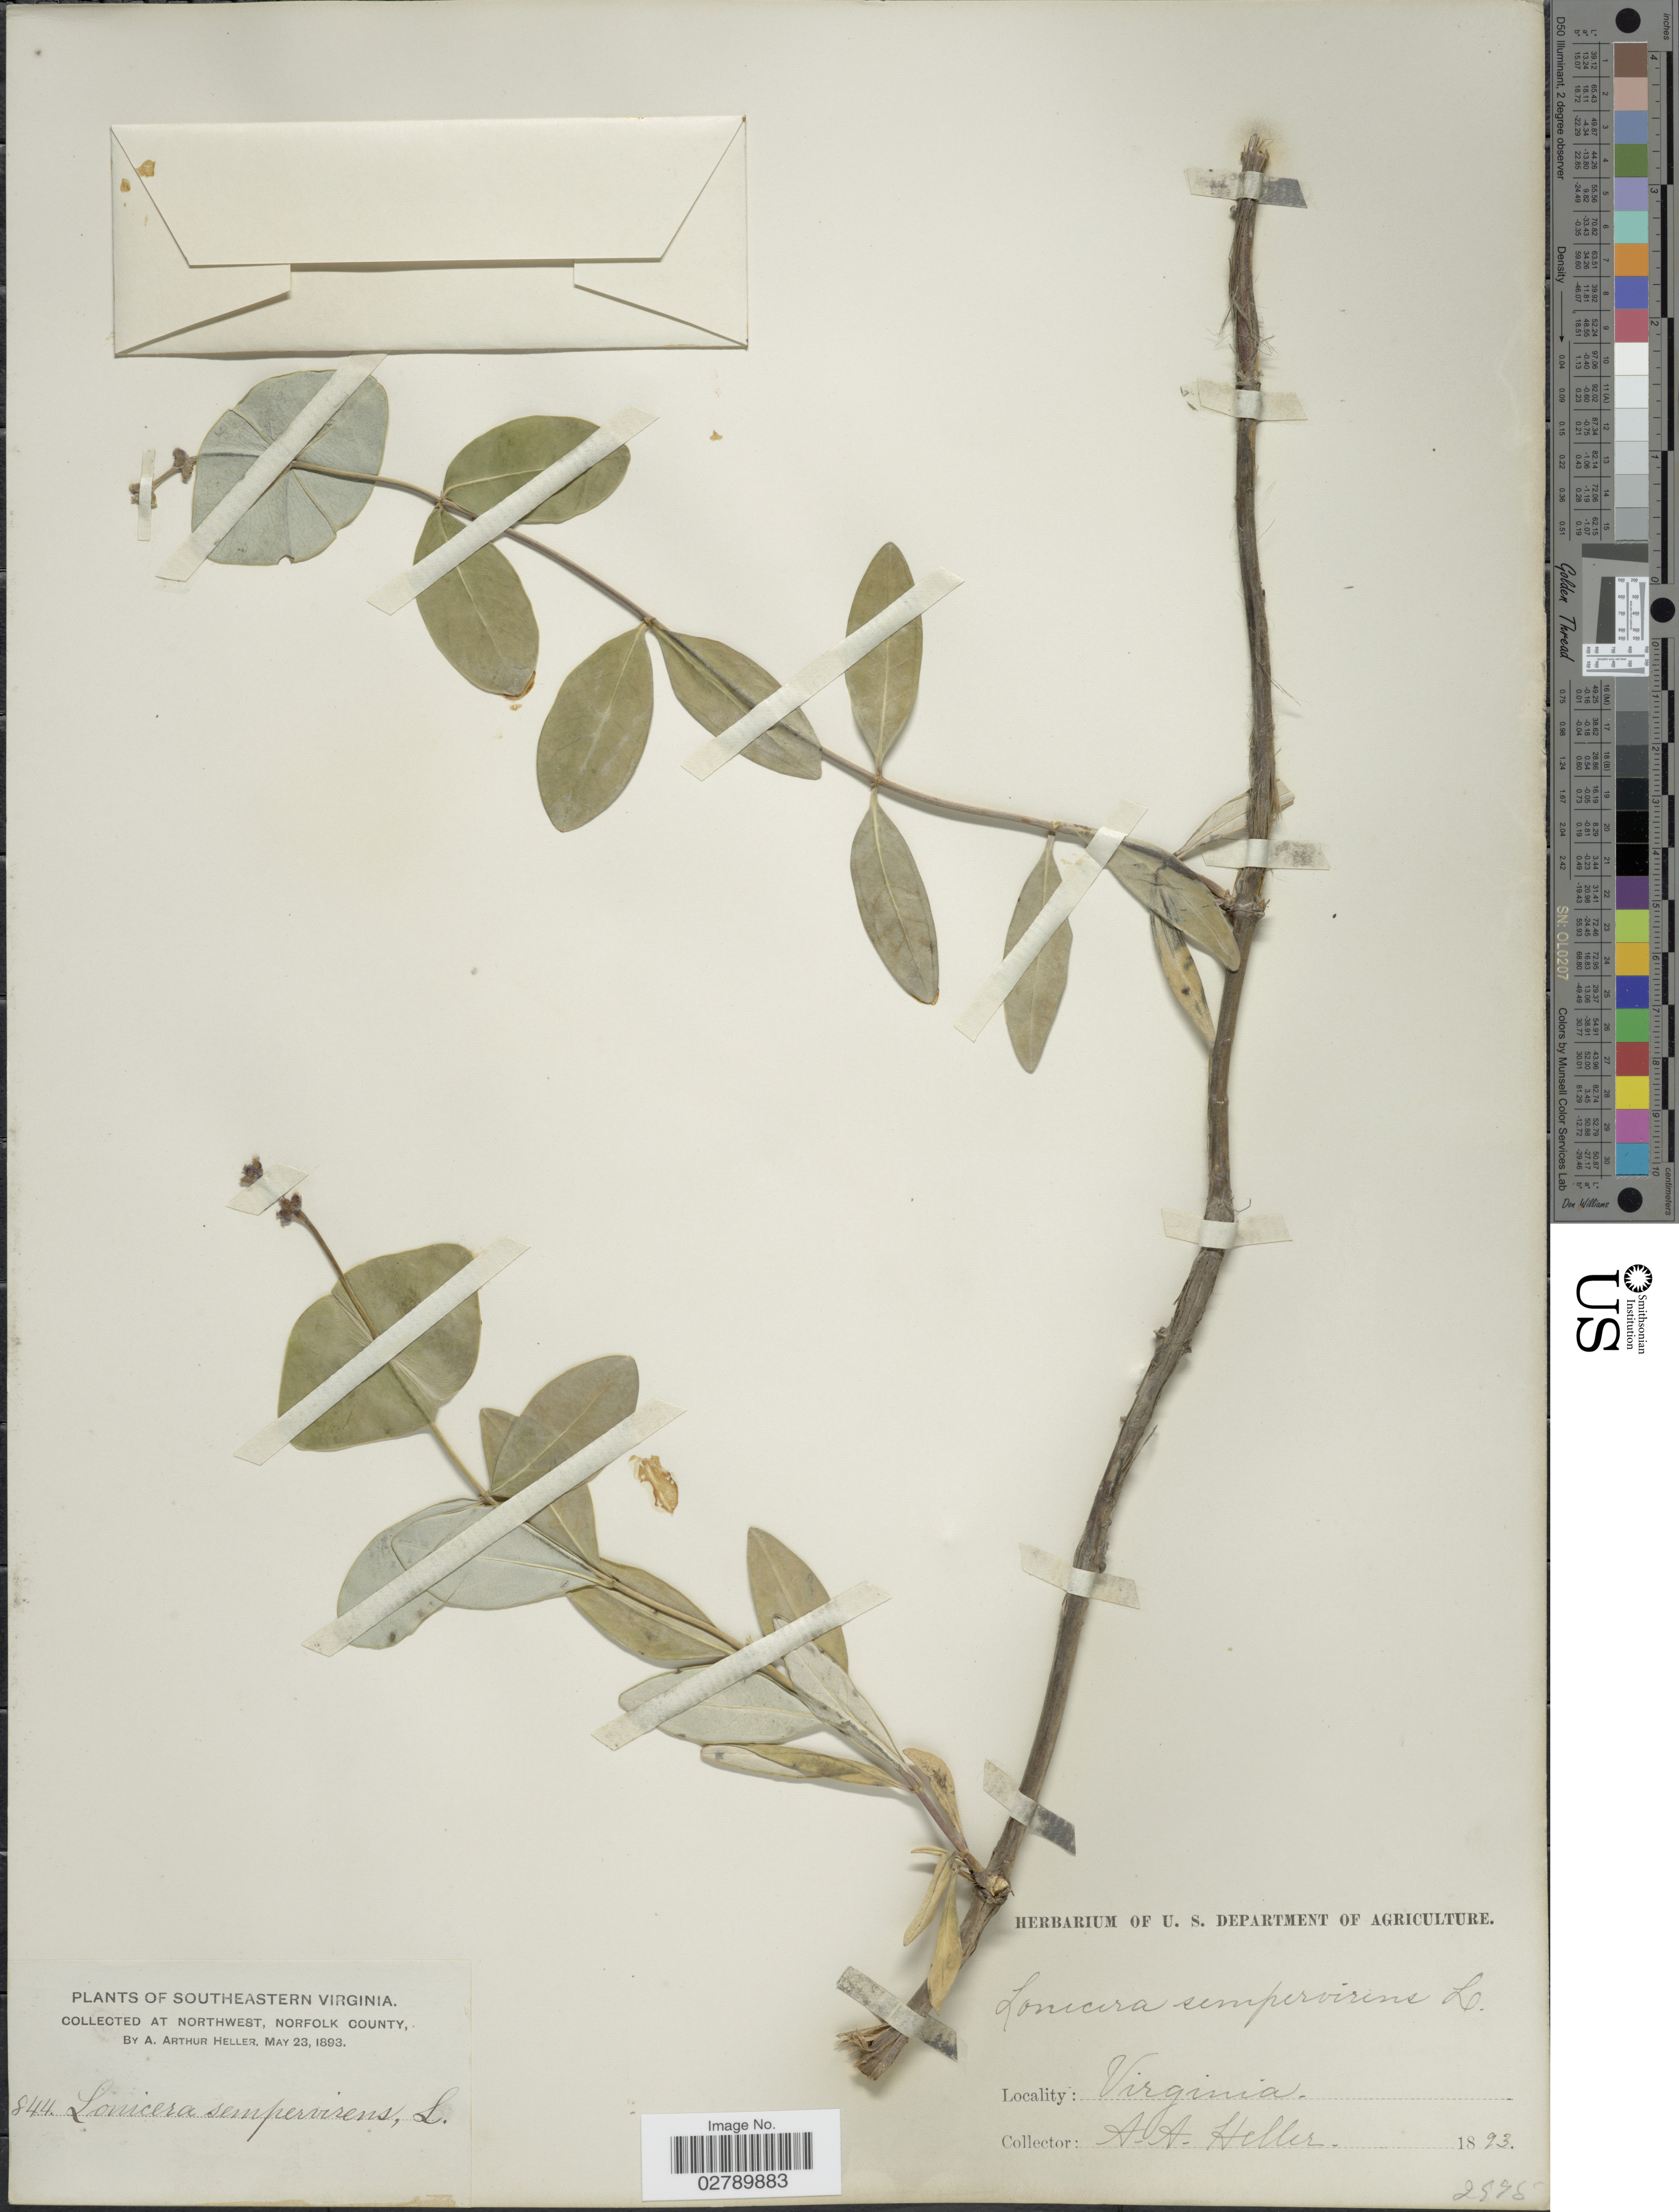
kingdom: Plantae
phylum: Tracheophyta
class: Magnoliopsida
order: Dipsacales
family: Caprifoliaceae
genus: Lonicera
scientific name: Lonicera sempervirens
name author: L.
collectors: A. A. Heller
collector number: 844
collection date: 1893-05-23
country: United States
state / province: Virginia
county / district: City of Norfolk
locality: Southeastern Virginia. Northwest, Norfolk County.